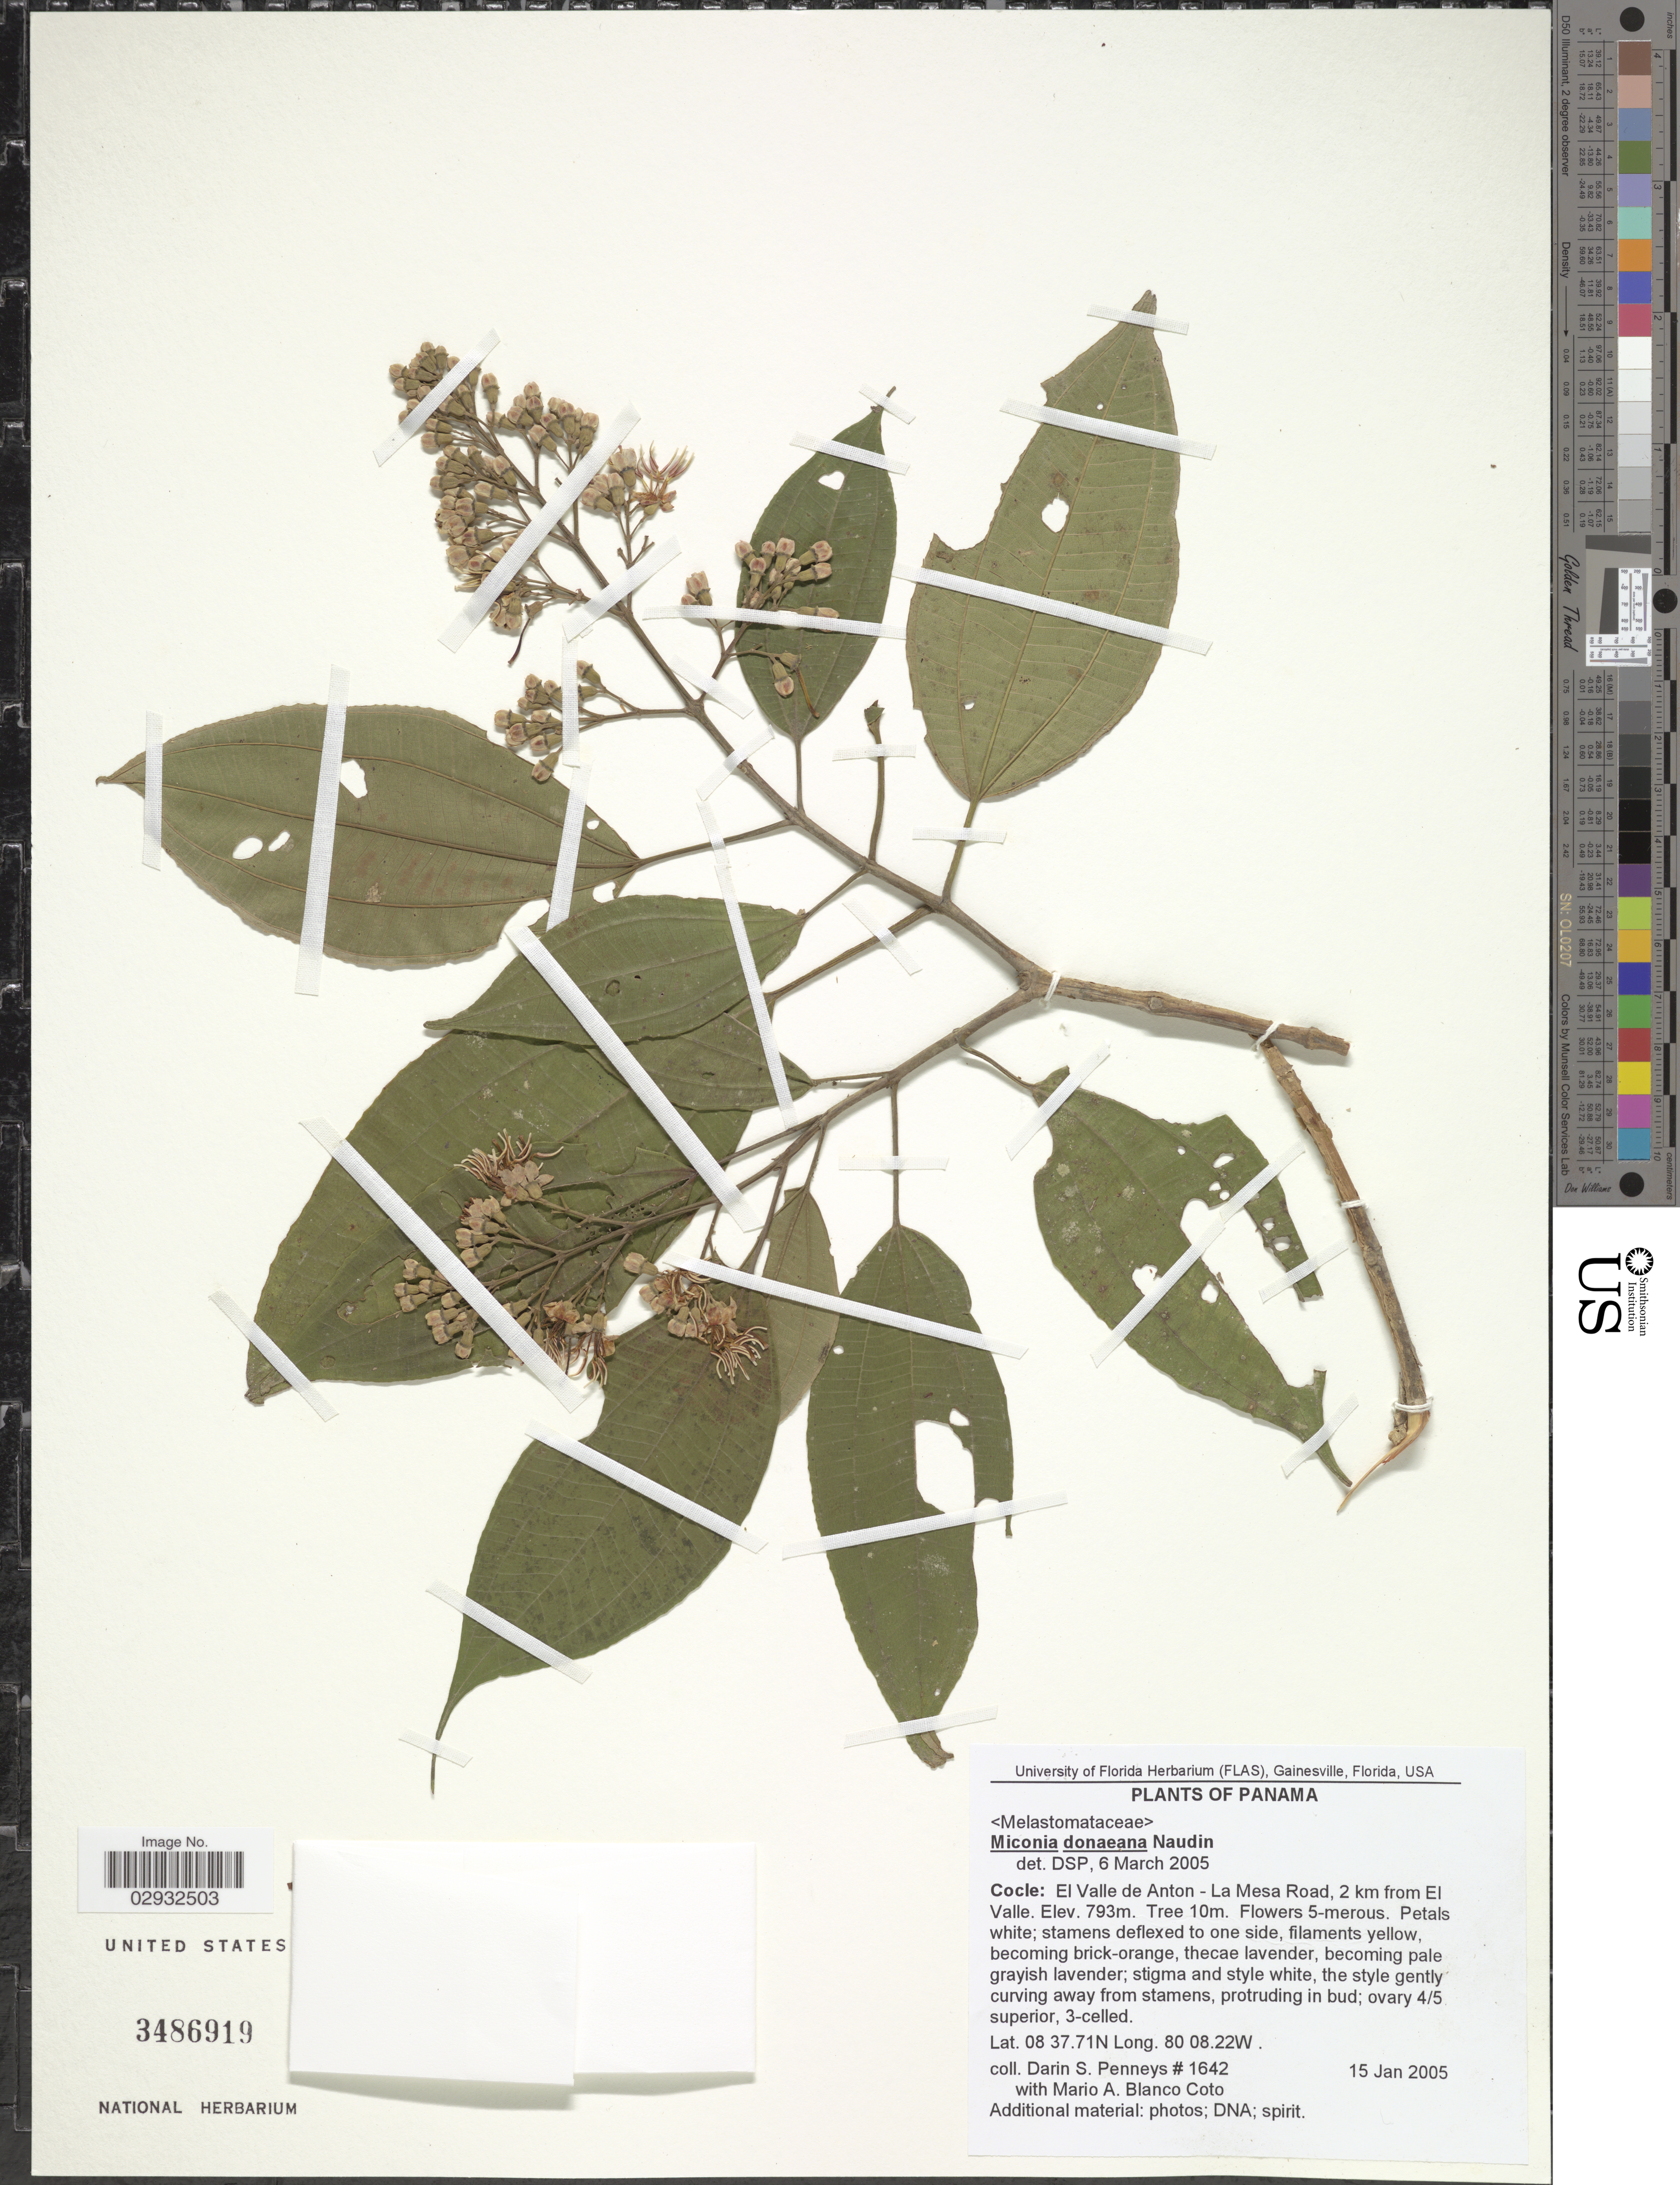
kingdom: Plantae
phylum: Tracheophyta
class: Magnoliopsida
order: Myrtales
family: Melastomataceae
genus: Miconia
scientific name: Miconia donaeana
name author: Naudin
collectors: D. S. Penneys & M. A. Blanco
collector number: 1642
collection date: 2005-01-15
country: Panama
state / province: Coclé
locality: El Valle de Anton - La Mesa Road, 2 km from El Valle.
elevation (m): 793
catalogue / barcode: US 3486919